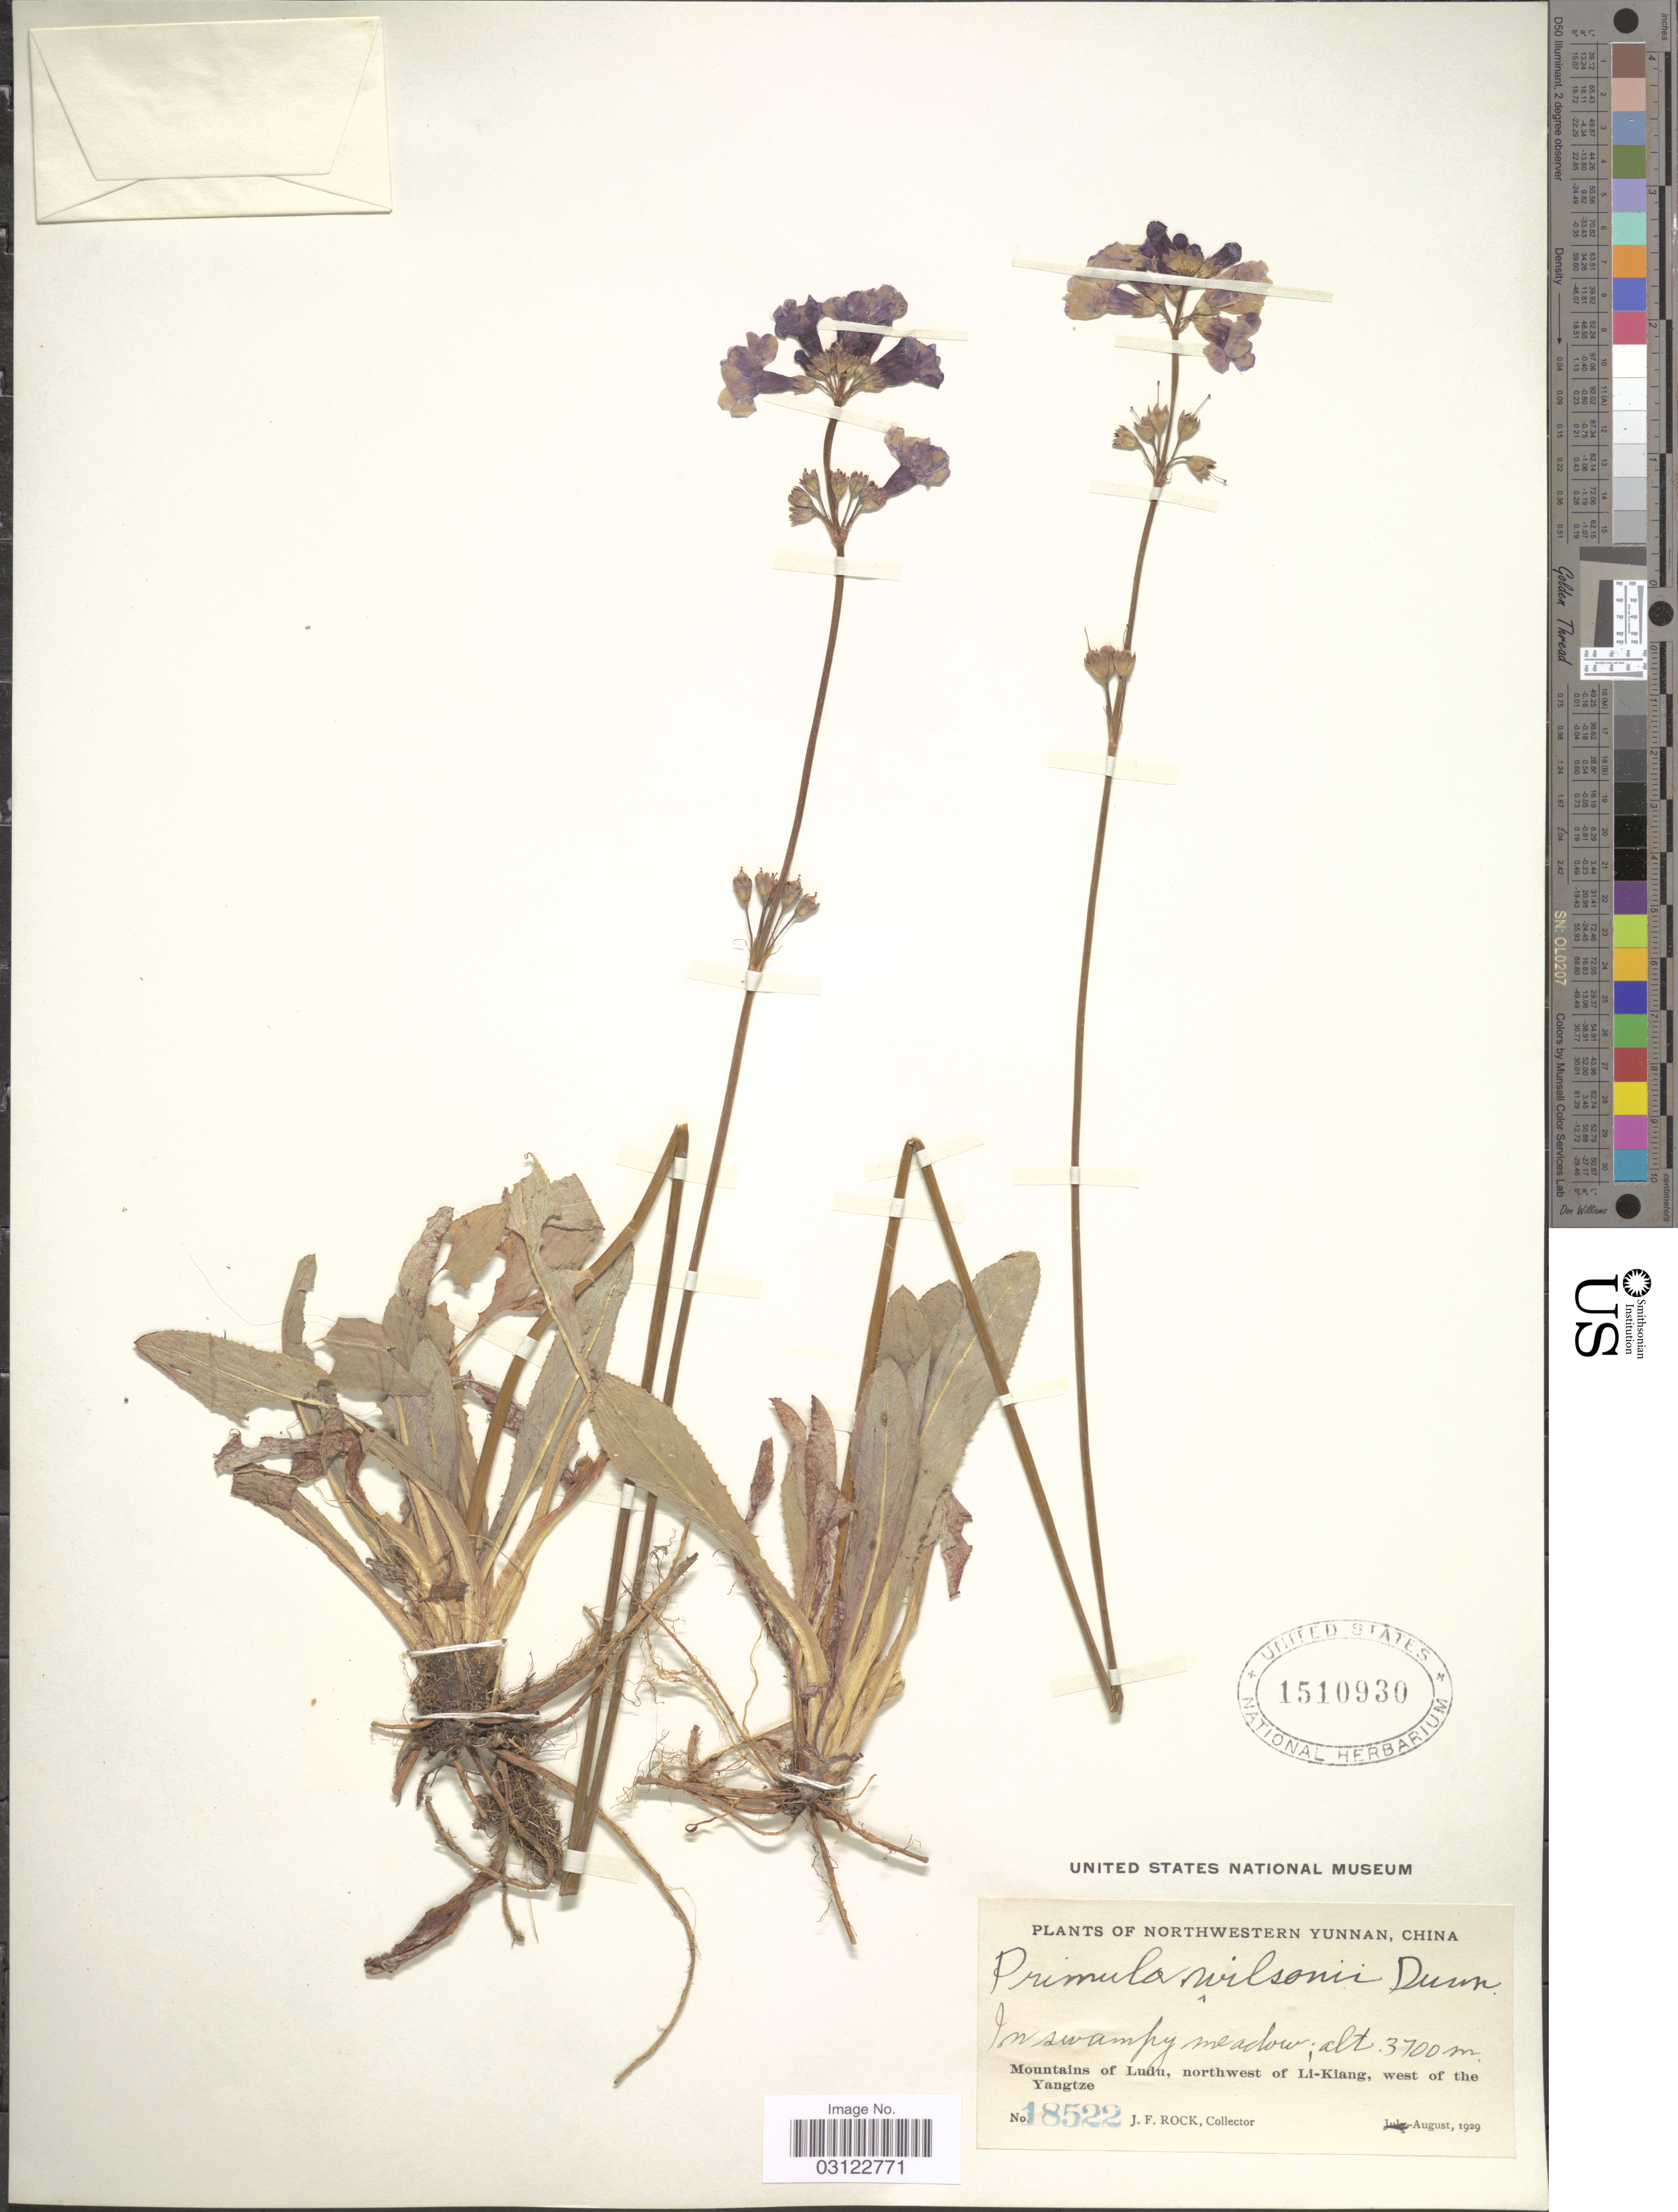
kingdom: Plantae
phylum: Tracheophyta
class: Magnoliopsida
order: Ericales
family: Primulaceae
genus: Primula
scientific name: Primula wilsonii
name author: Dunn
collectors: J. Rock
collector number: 18522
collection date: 1929-08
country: China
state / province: Yunnan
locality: Northwestern Yunnan. In swampy meadow. Mountains of Ludu, northwest of Li-Kiang, west of the Yangtze.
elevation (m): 3700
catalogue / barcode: US 1510930